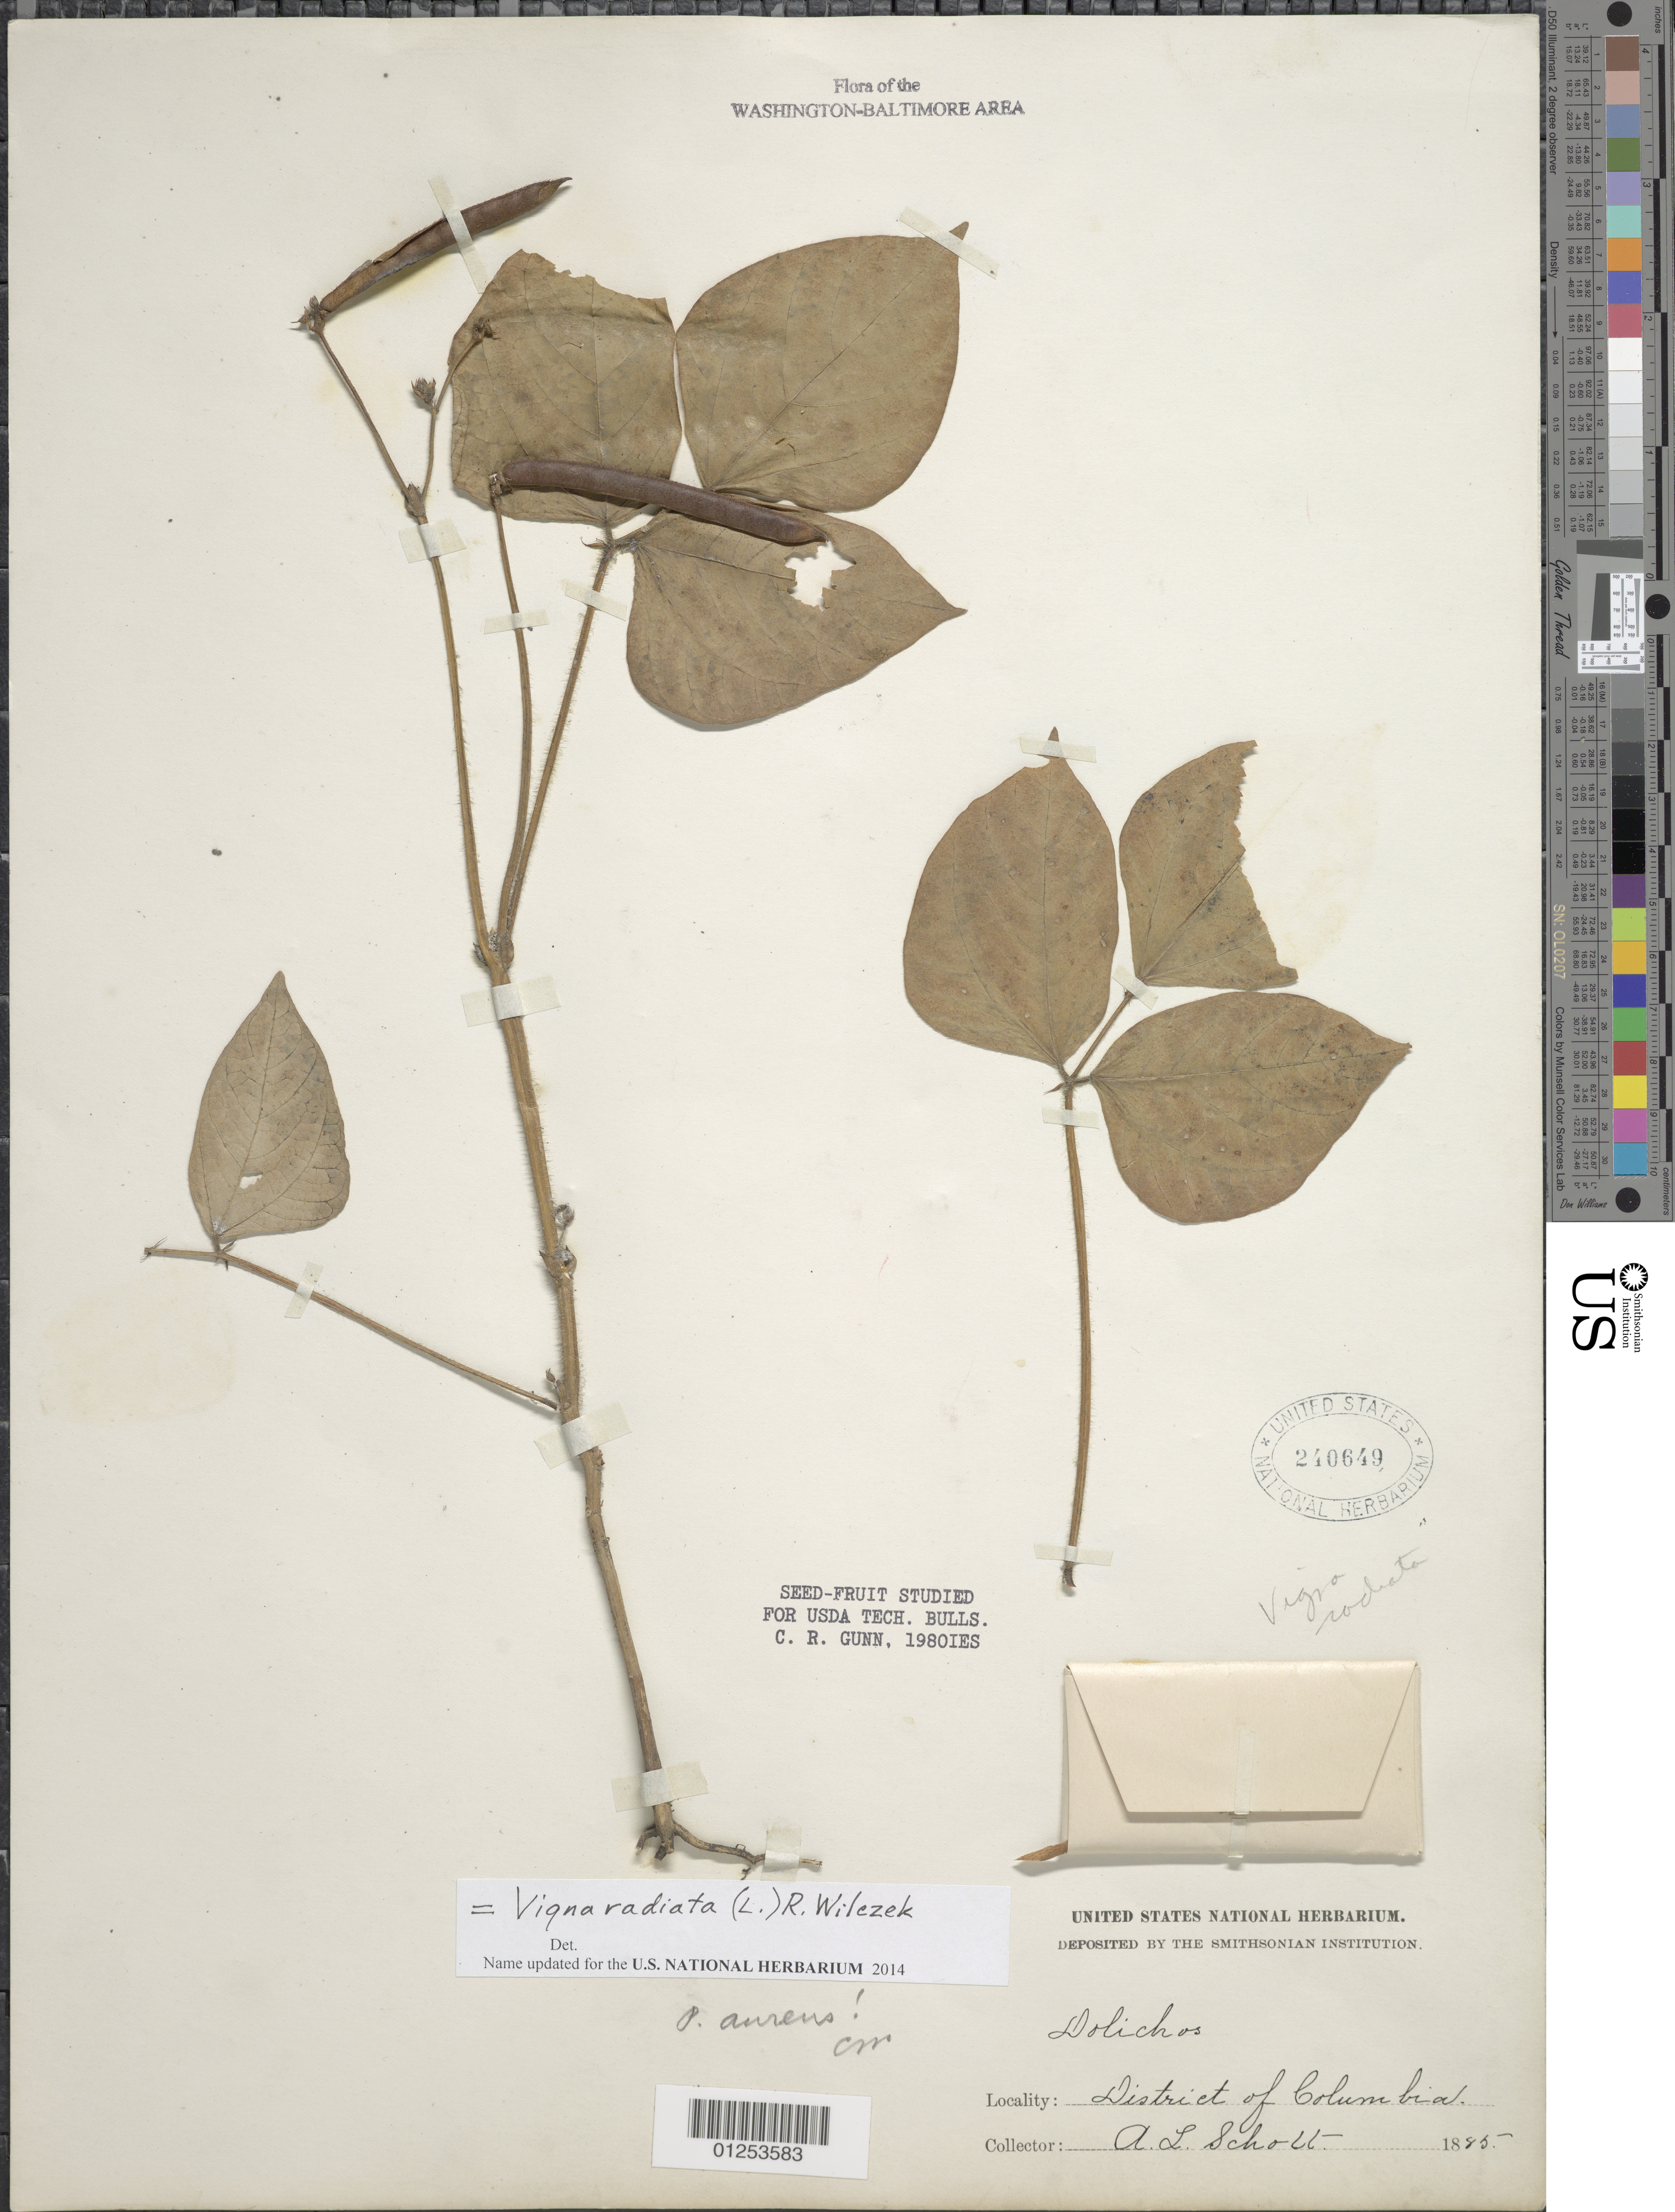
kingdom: Plantae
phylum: Tracheophyta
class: Magnoliopsida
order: Fabales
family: Fabaceae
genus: Vigna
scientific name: Vigna radiata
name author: (L.) R. Wilczek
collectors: Scholt.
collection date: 1885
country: United States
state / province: District of Columbia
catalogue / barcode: US 240649